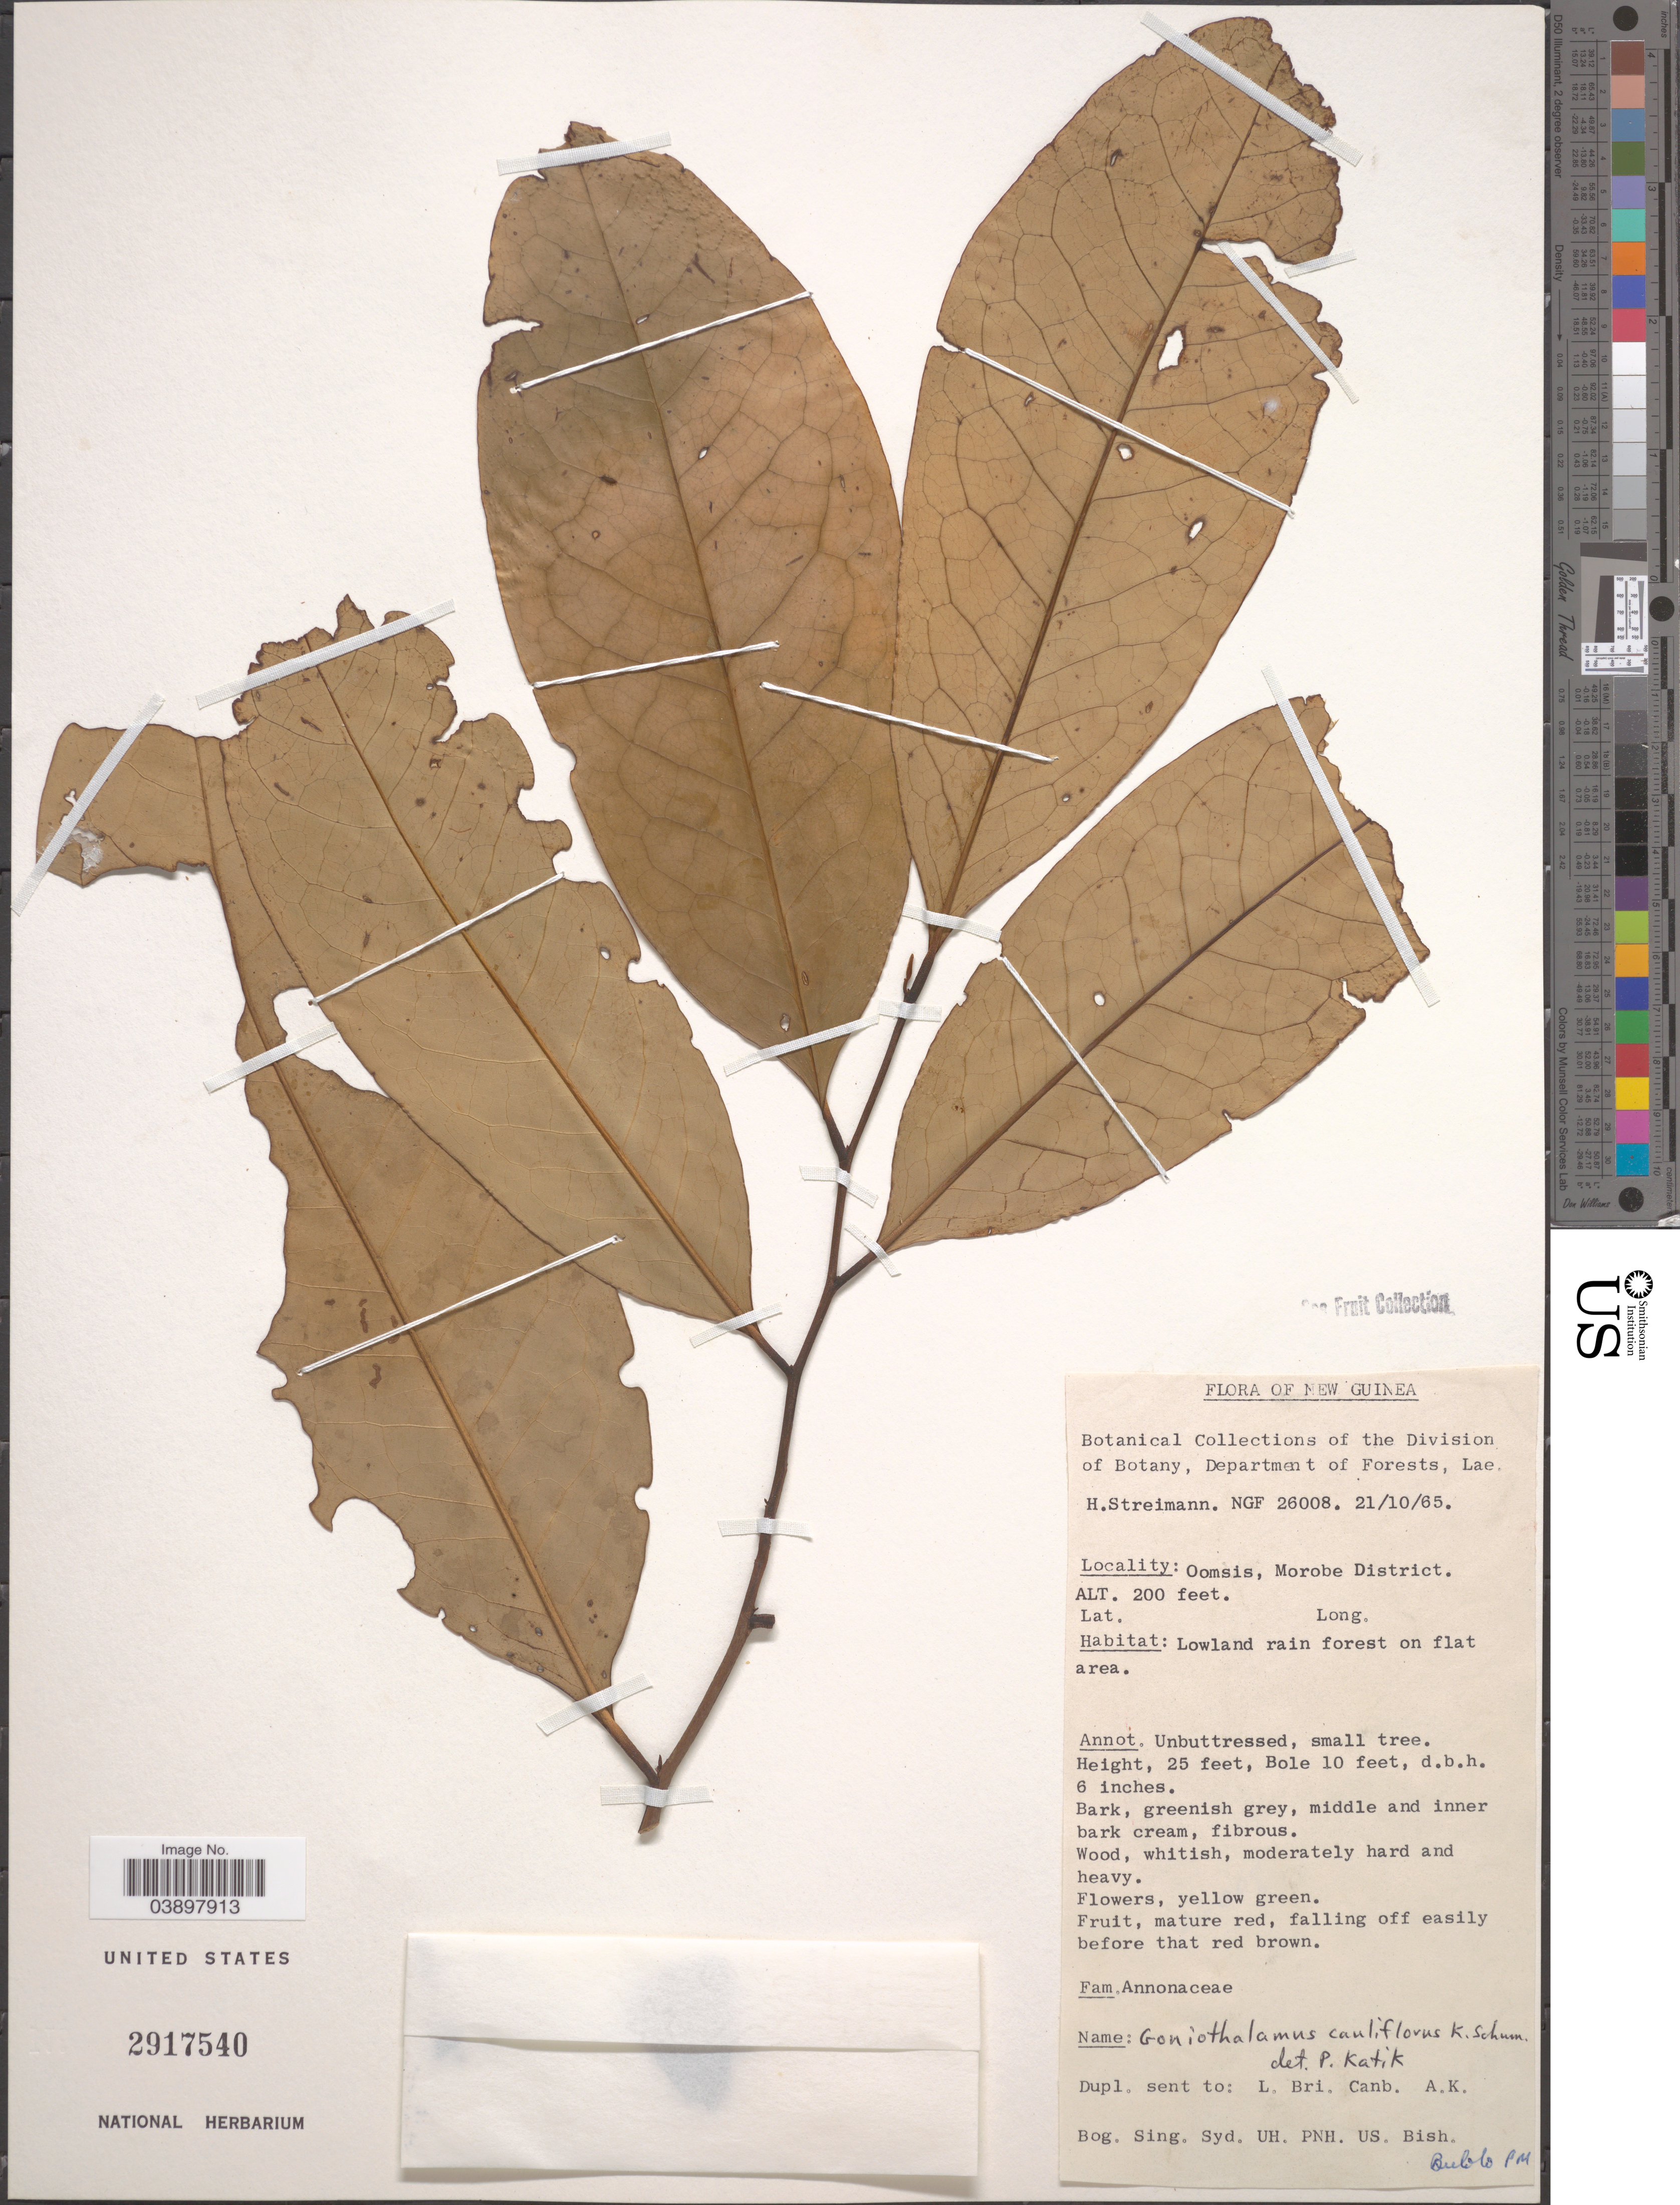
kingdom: Plantae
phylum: Tracheophyta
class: Magnoliopsida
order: Magnoliales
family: Annonaceae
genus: Goniothalamus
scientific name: Goniothalamus cauliflorus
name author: K. Schum.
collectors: H. Steimann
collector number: NGF 26008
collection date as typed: Transcribed d/m/y: 21/10/65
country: Papua New Guinea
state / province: Morobe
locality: New Guinea. Oomsis, Morobe District. On flat area.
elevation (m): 61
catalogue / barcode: US 2917540